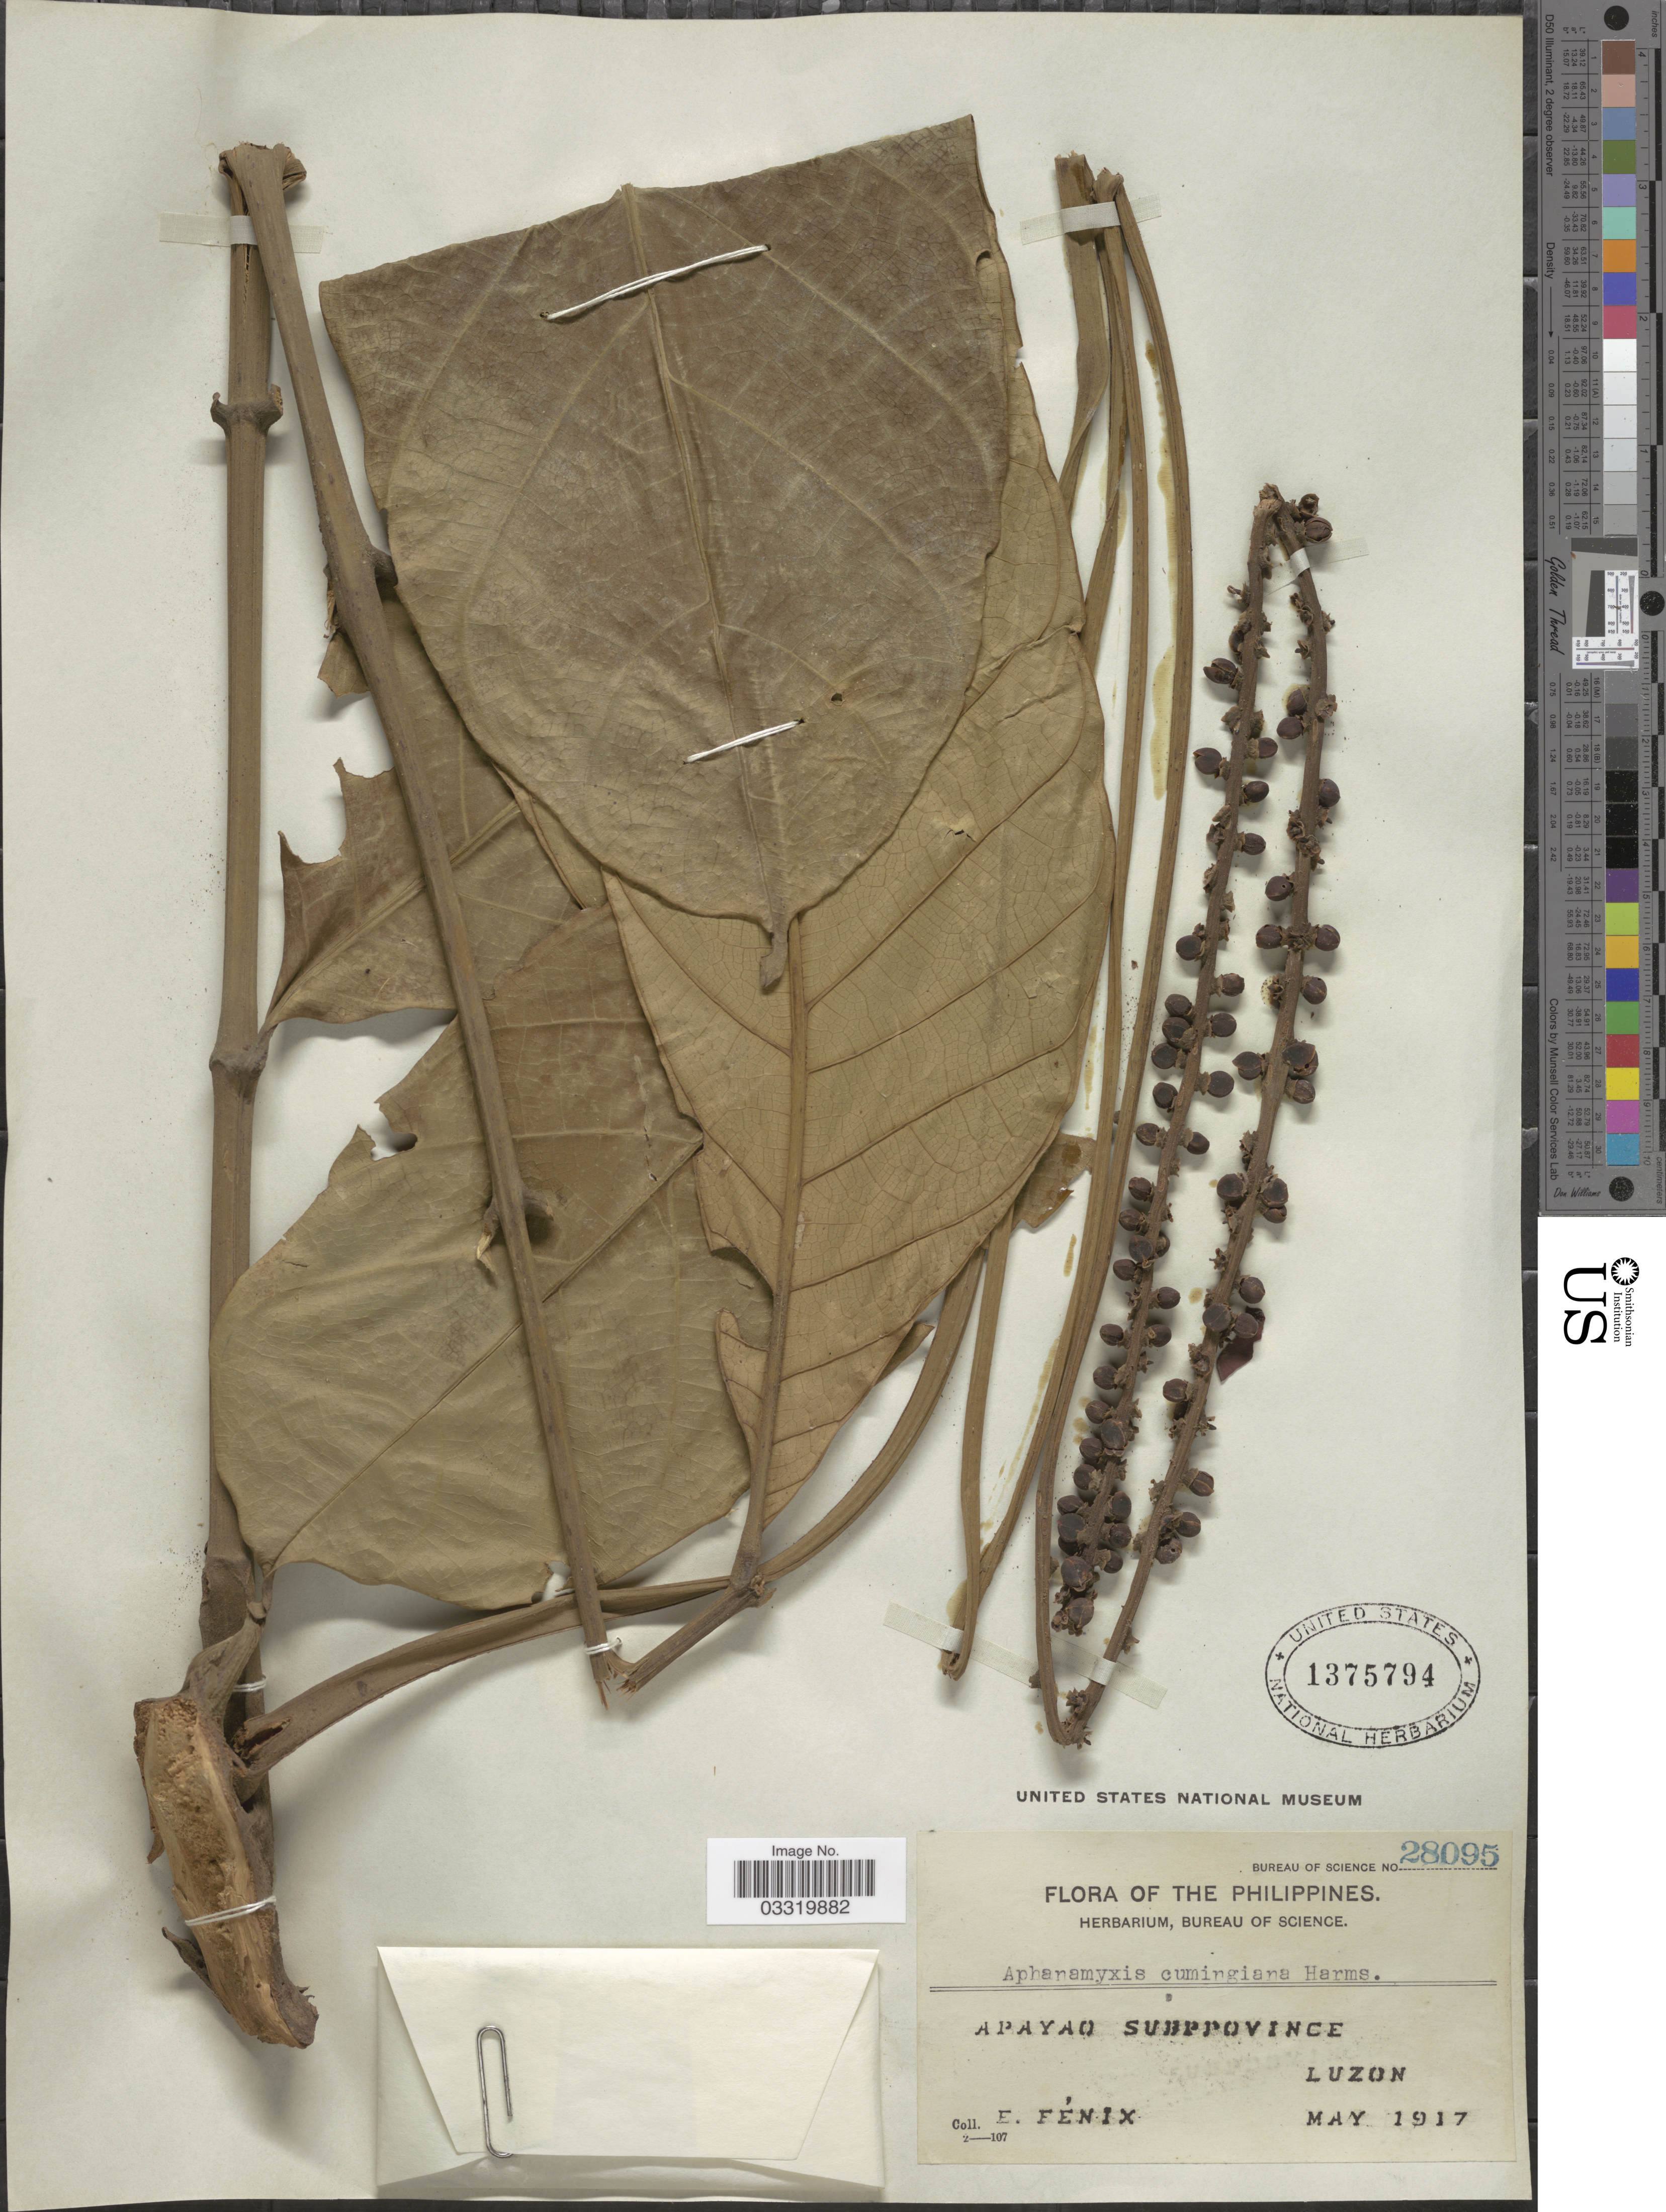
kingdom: Plantae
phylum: Tracheophyta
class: Magnoliopsida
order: Sapindales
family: Meliaceae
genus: Aphanamixis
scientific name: Aphanamixis polystachya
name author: (Wall.) R. Parker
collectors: E. Fénix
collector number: Bureau of Science 28095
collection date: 1917-05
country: Philippines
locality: Apayao Subprovince, Luzon.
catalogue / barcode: US 1375794